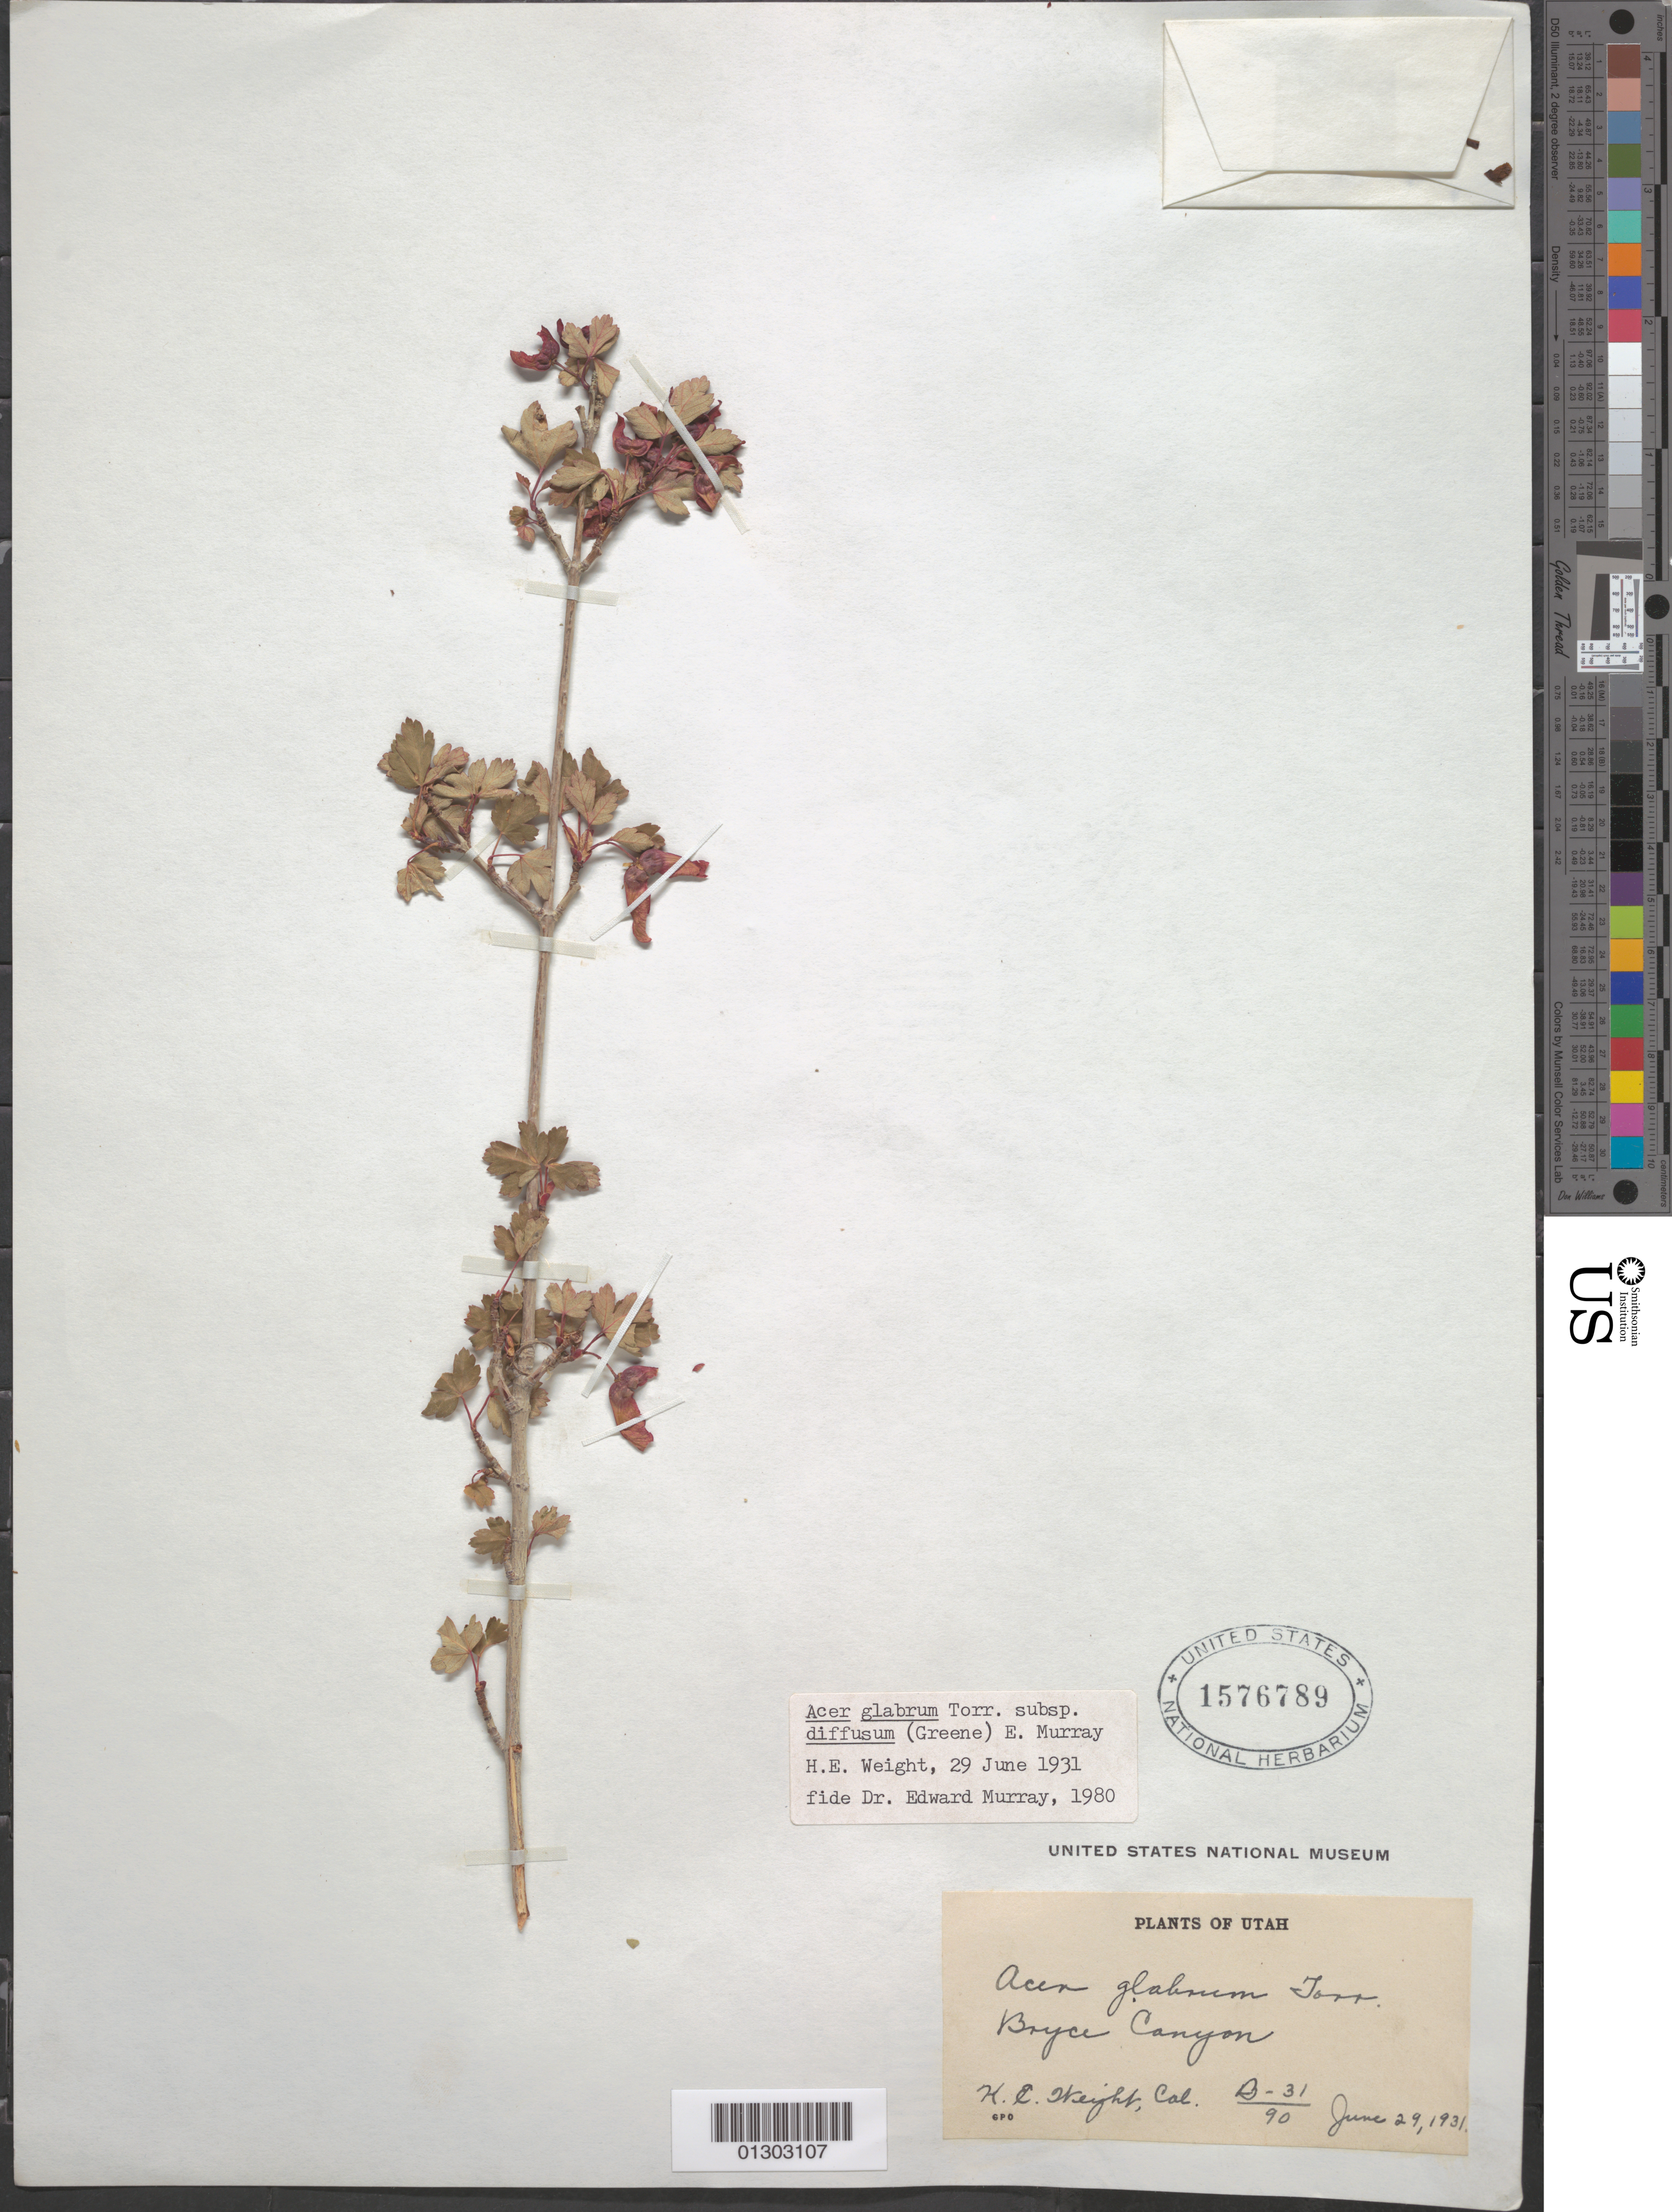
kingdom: Plantae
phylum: Tracheophyta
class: Magnoliopsida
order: Sapindales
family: Sapindaceae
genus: Acer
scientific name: Acer glabrum subsp. diffusum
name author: (Greene) A.E. Murray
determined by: Murray, Edward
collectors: K. Weight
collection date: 1931-06-29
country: United States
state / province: Utah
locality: Bryce Canyon.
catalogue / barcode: US 1576789